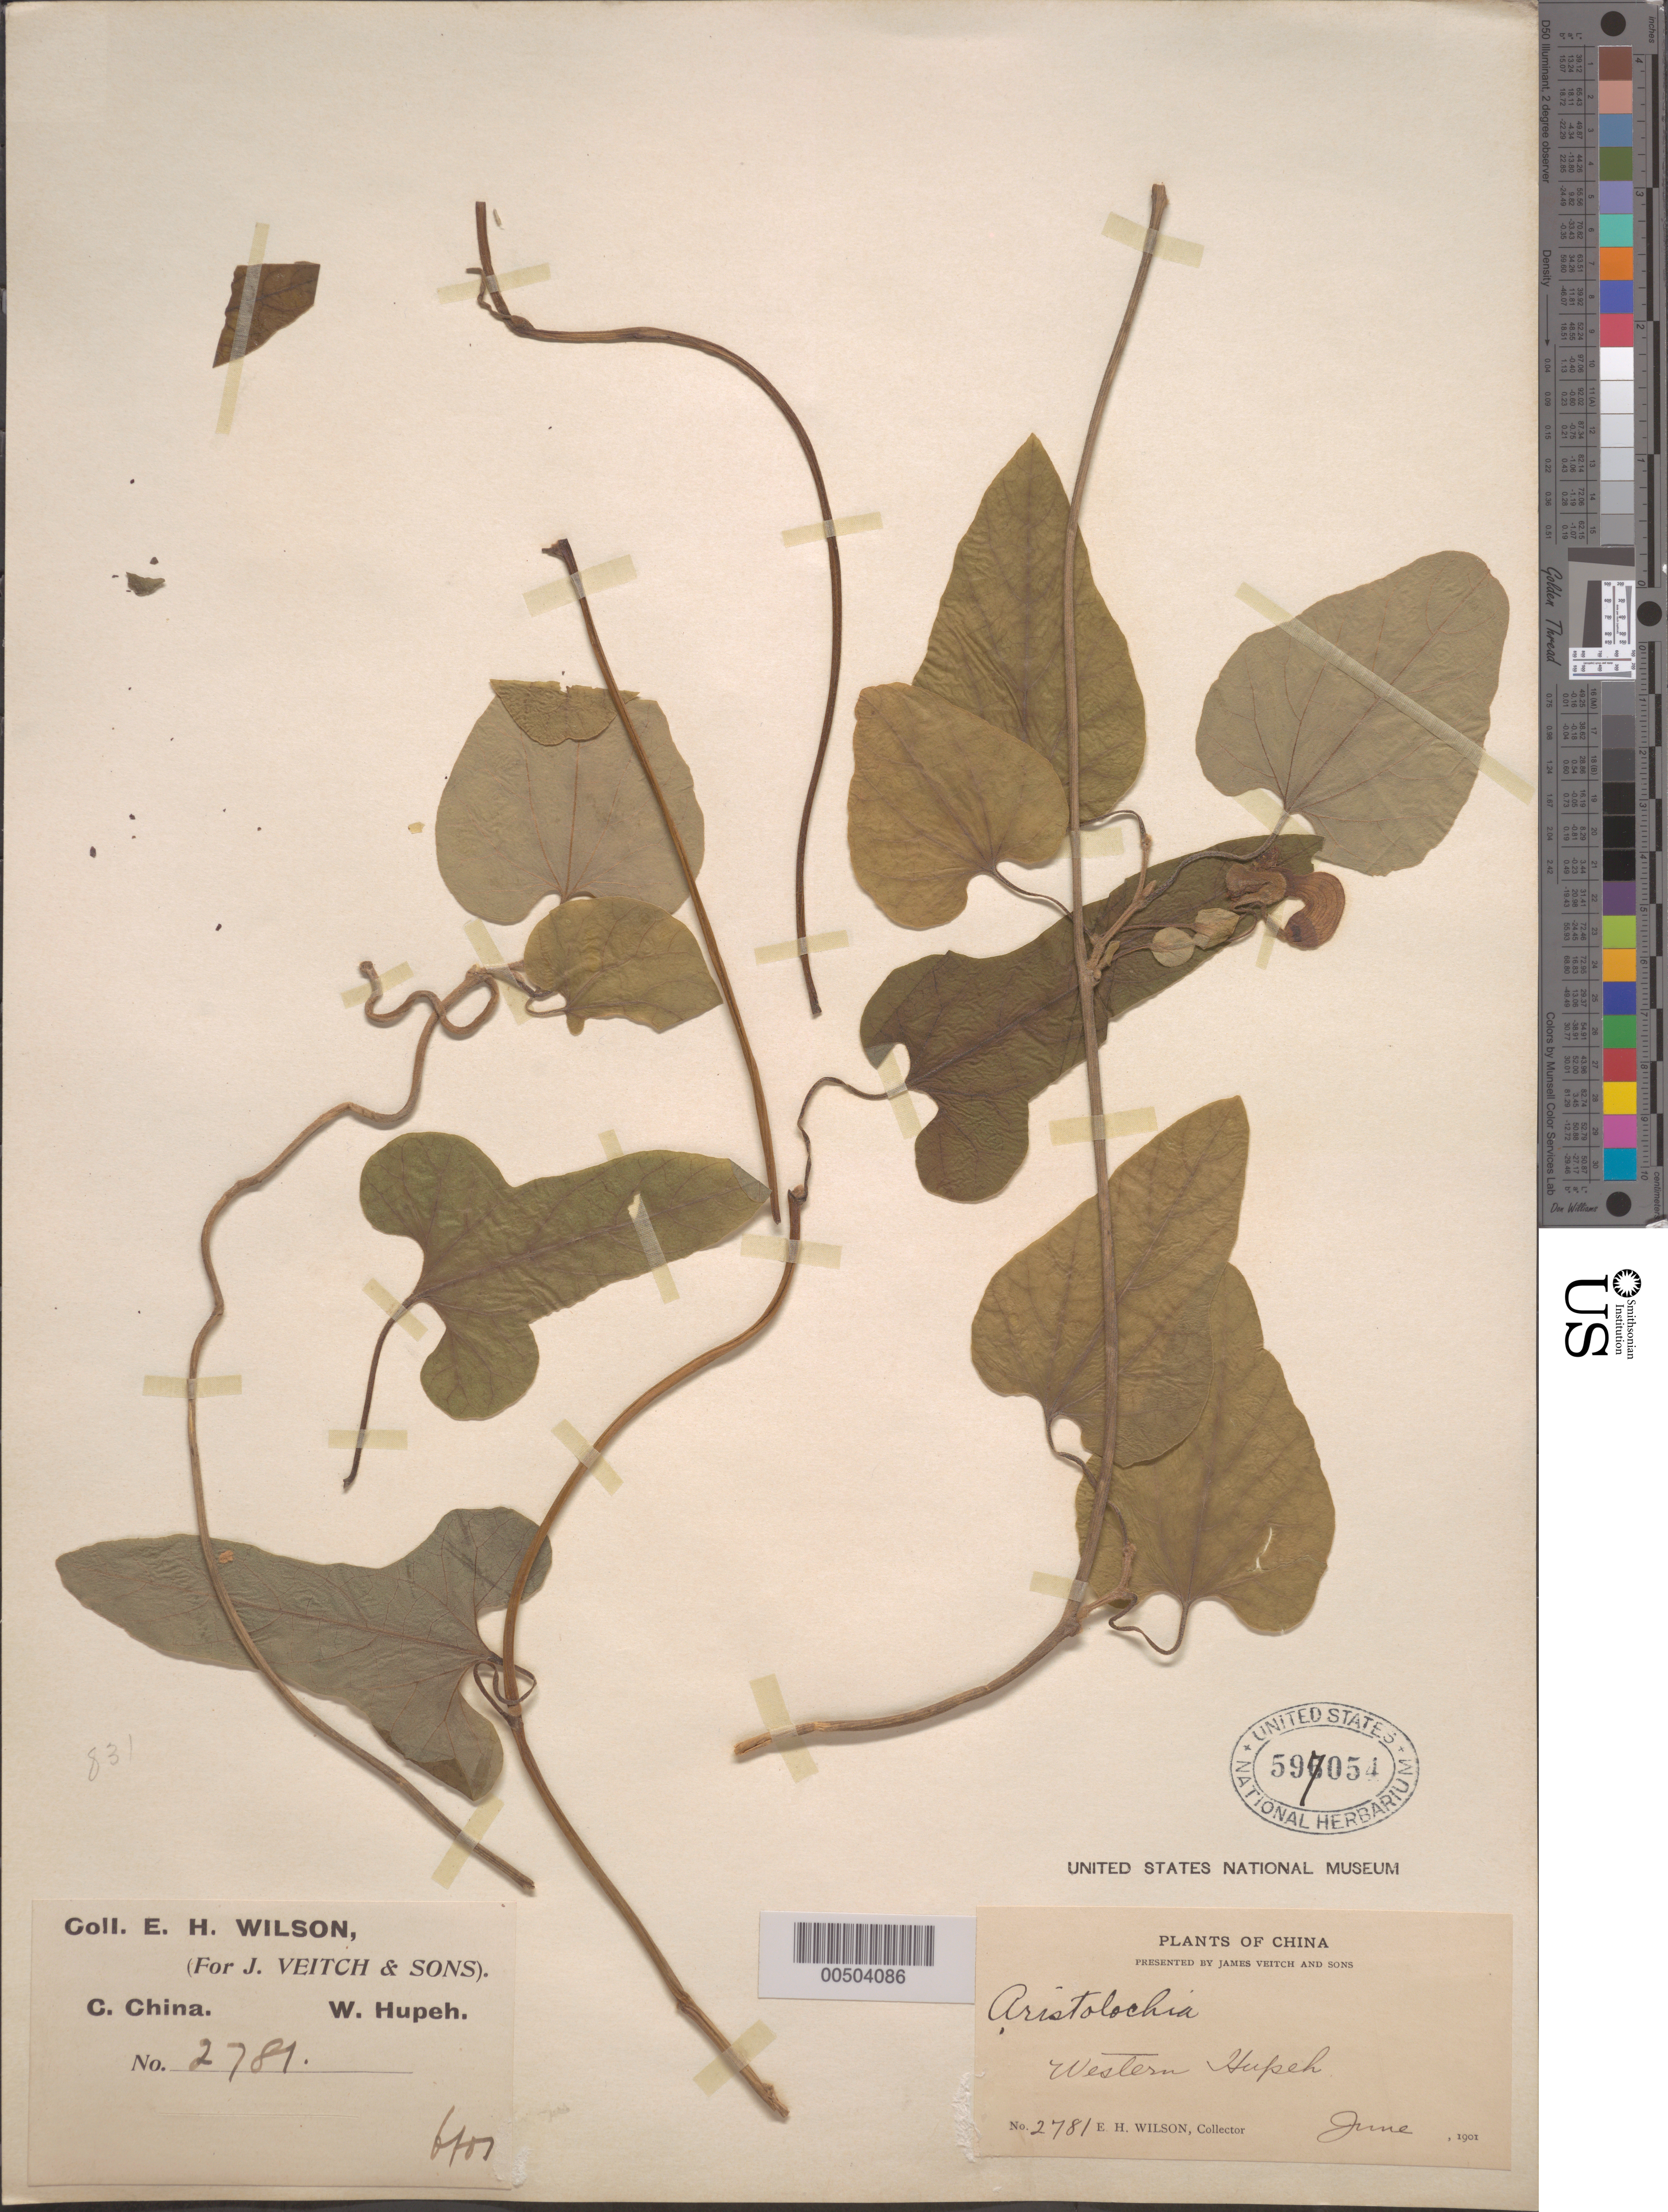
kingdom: Plantae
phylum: Tracheophyta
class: Magnoliopsida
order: Piperales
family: Aristolochiaceae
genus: Aristolochia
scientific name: Aristolochia sp.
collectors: E. H. Wilson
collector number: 2781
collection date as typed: Jun 1901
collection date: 1901-06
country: China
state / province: Hubei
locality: Western Hupeh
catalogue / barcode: US 597054